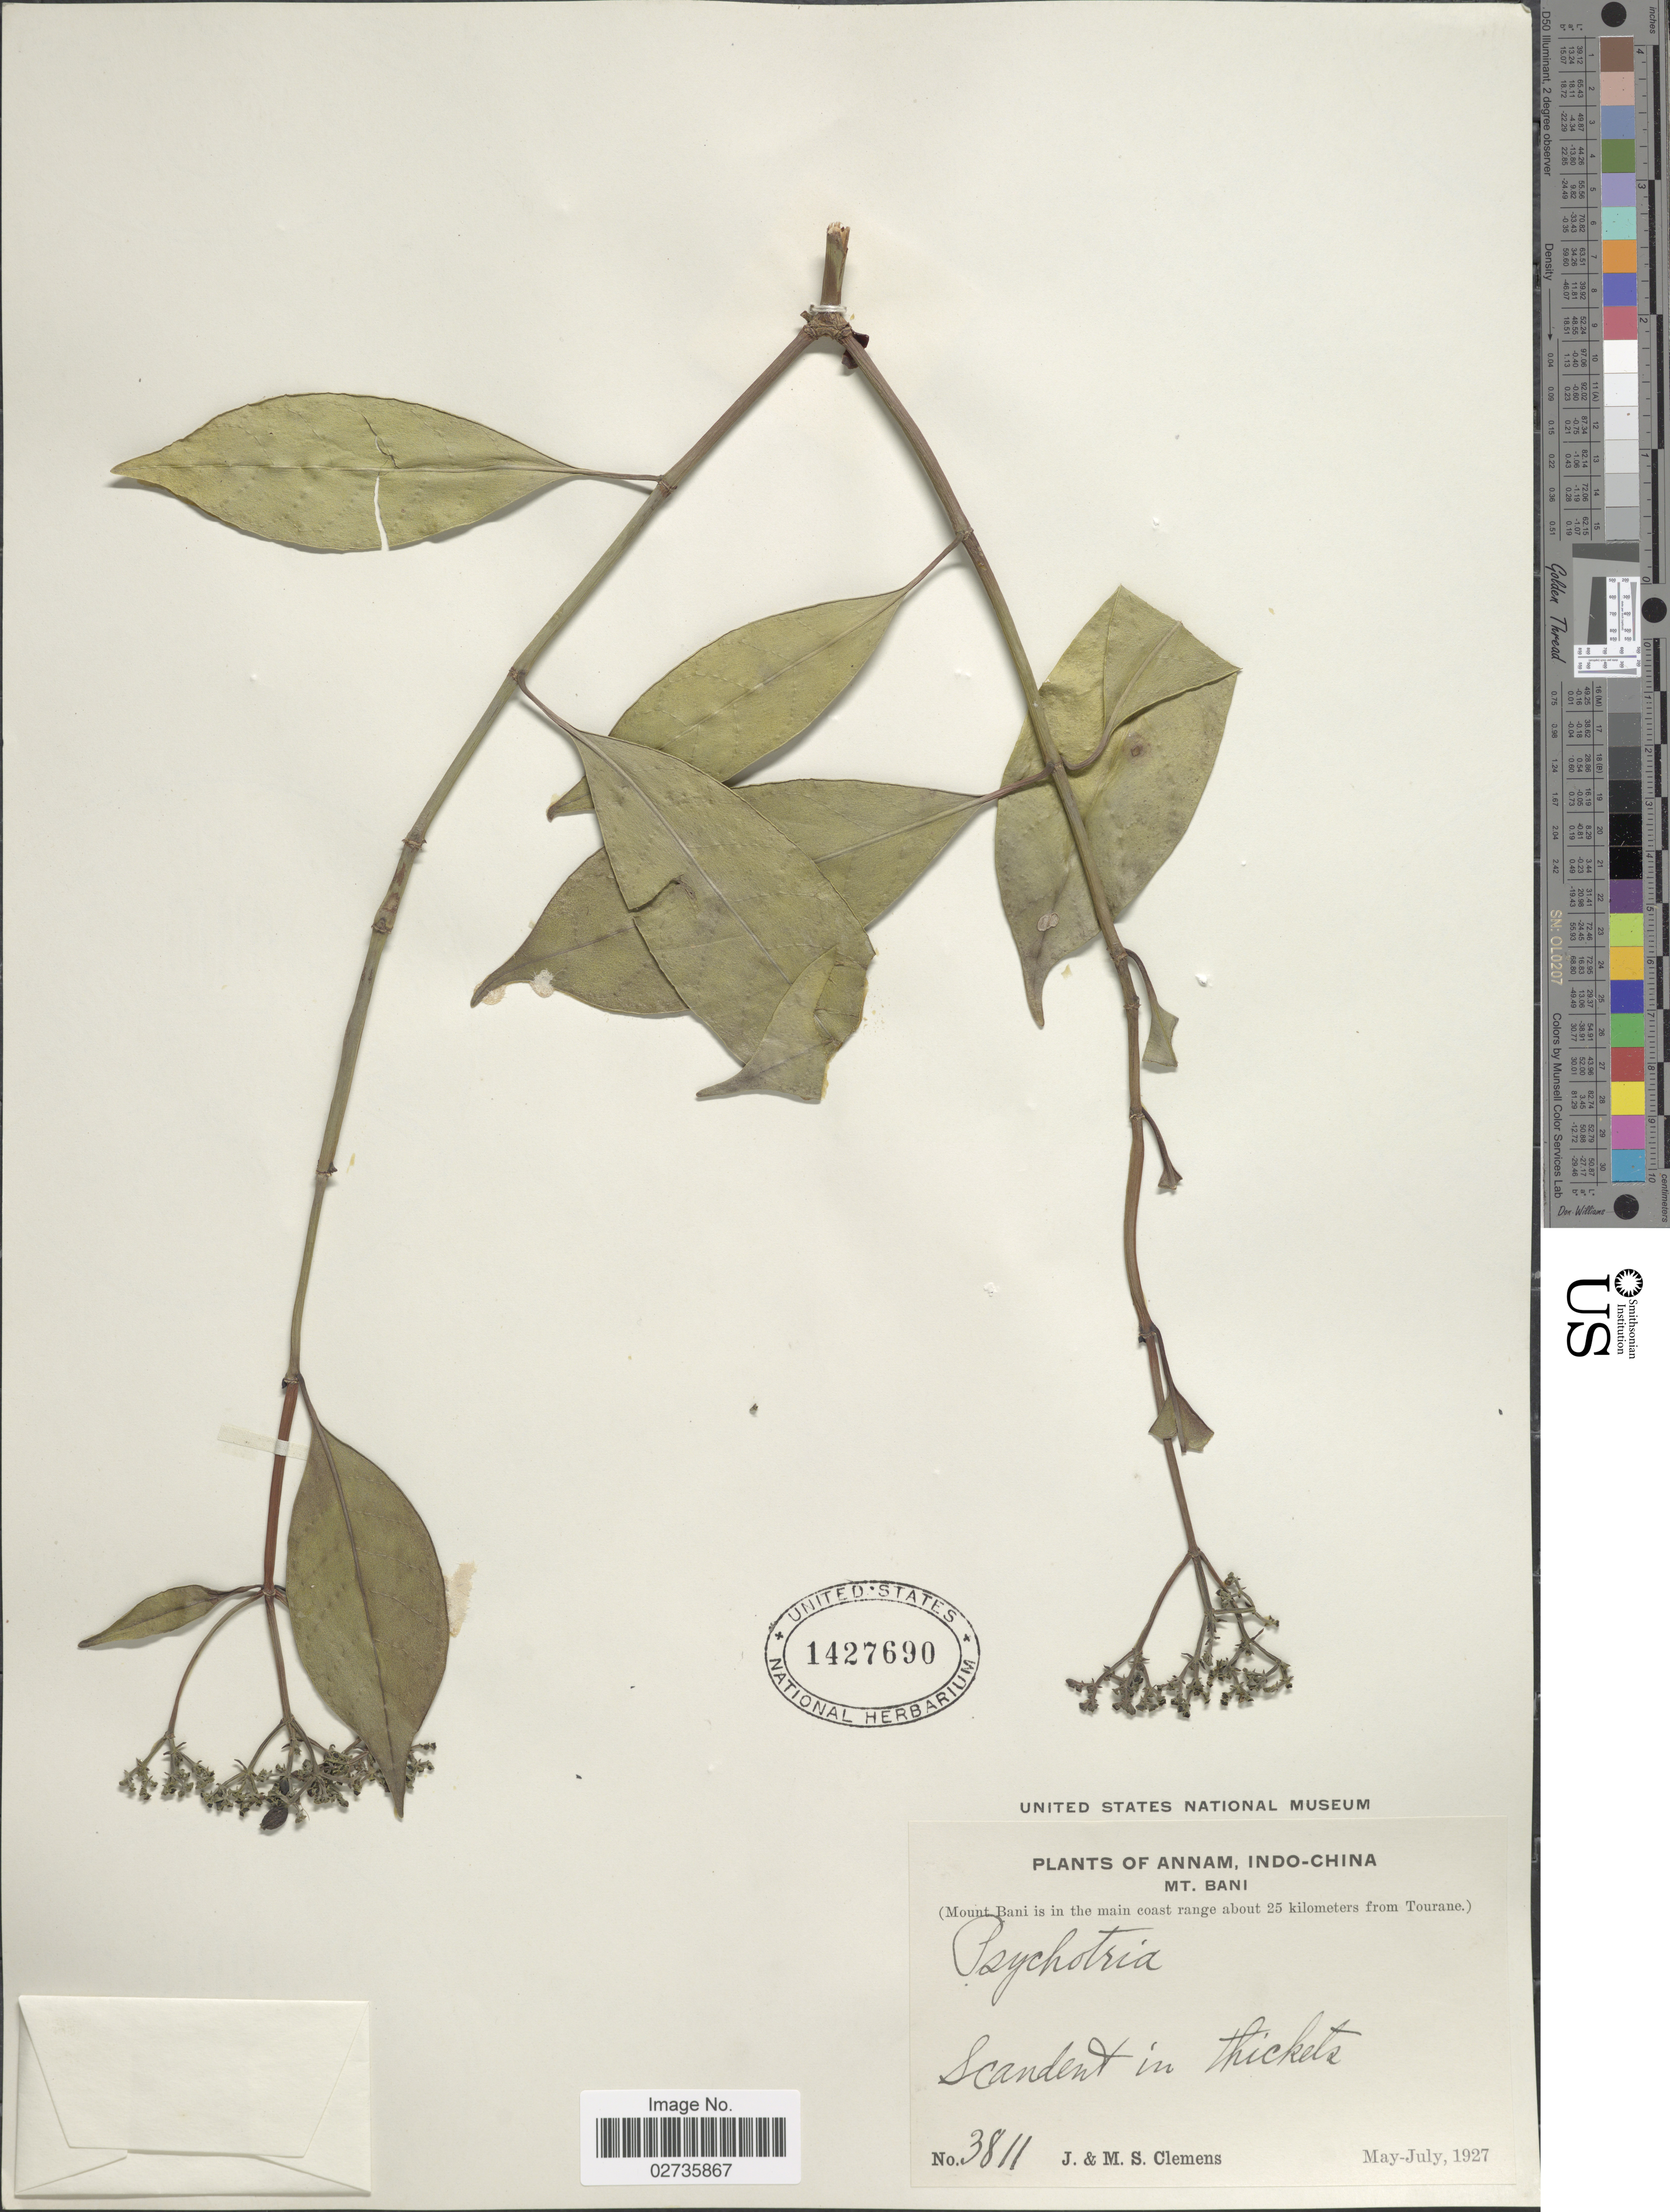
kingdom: Plantae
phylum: Tracheophyta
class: Magnoliopsida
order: Gentianales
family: Rubiaceae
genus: Psychotria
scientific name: Psychotria sp.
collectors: J. Clemens & M. S. Clemens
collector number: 3811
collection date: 1927-05/1927-07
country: Vietnam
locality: Annam, Indo-China, Mt Bani (Mount Bani is in the main coast range about 25 kilometers from Tourane), Scandent in thickets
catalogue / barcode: US 1427690